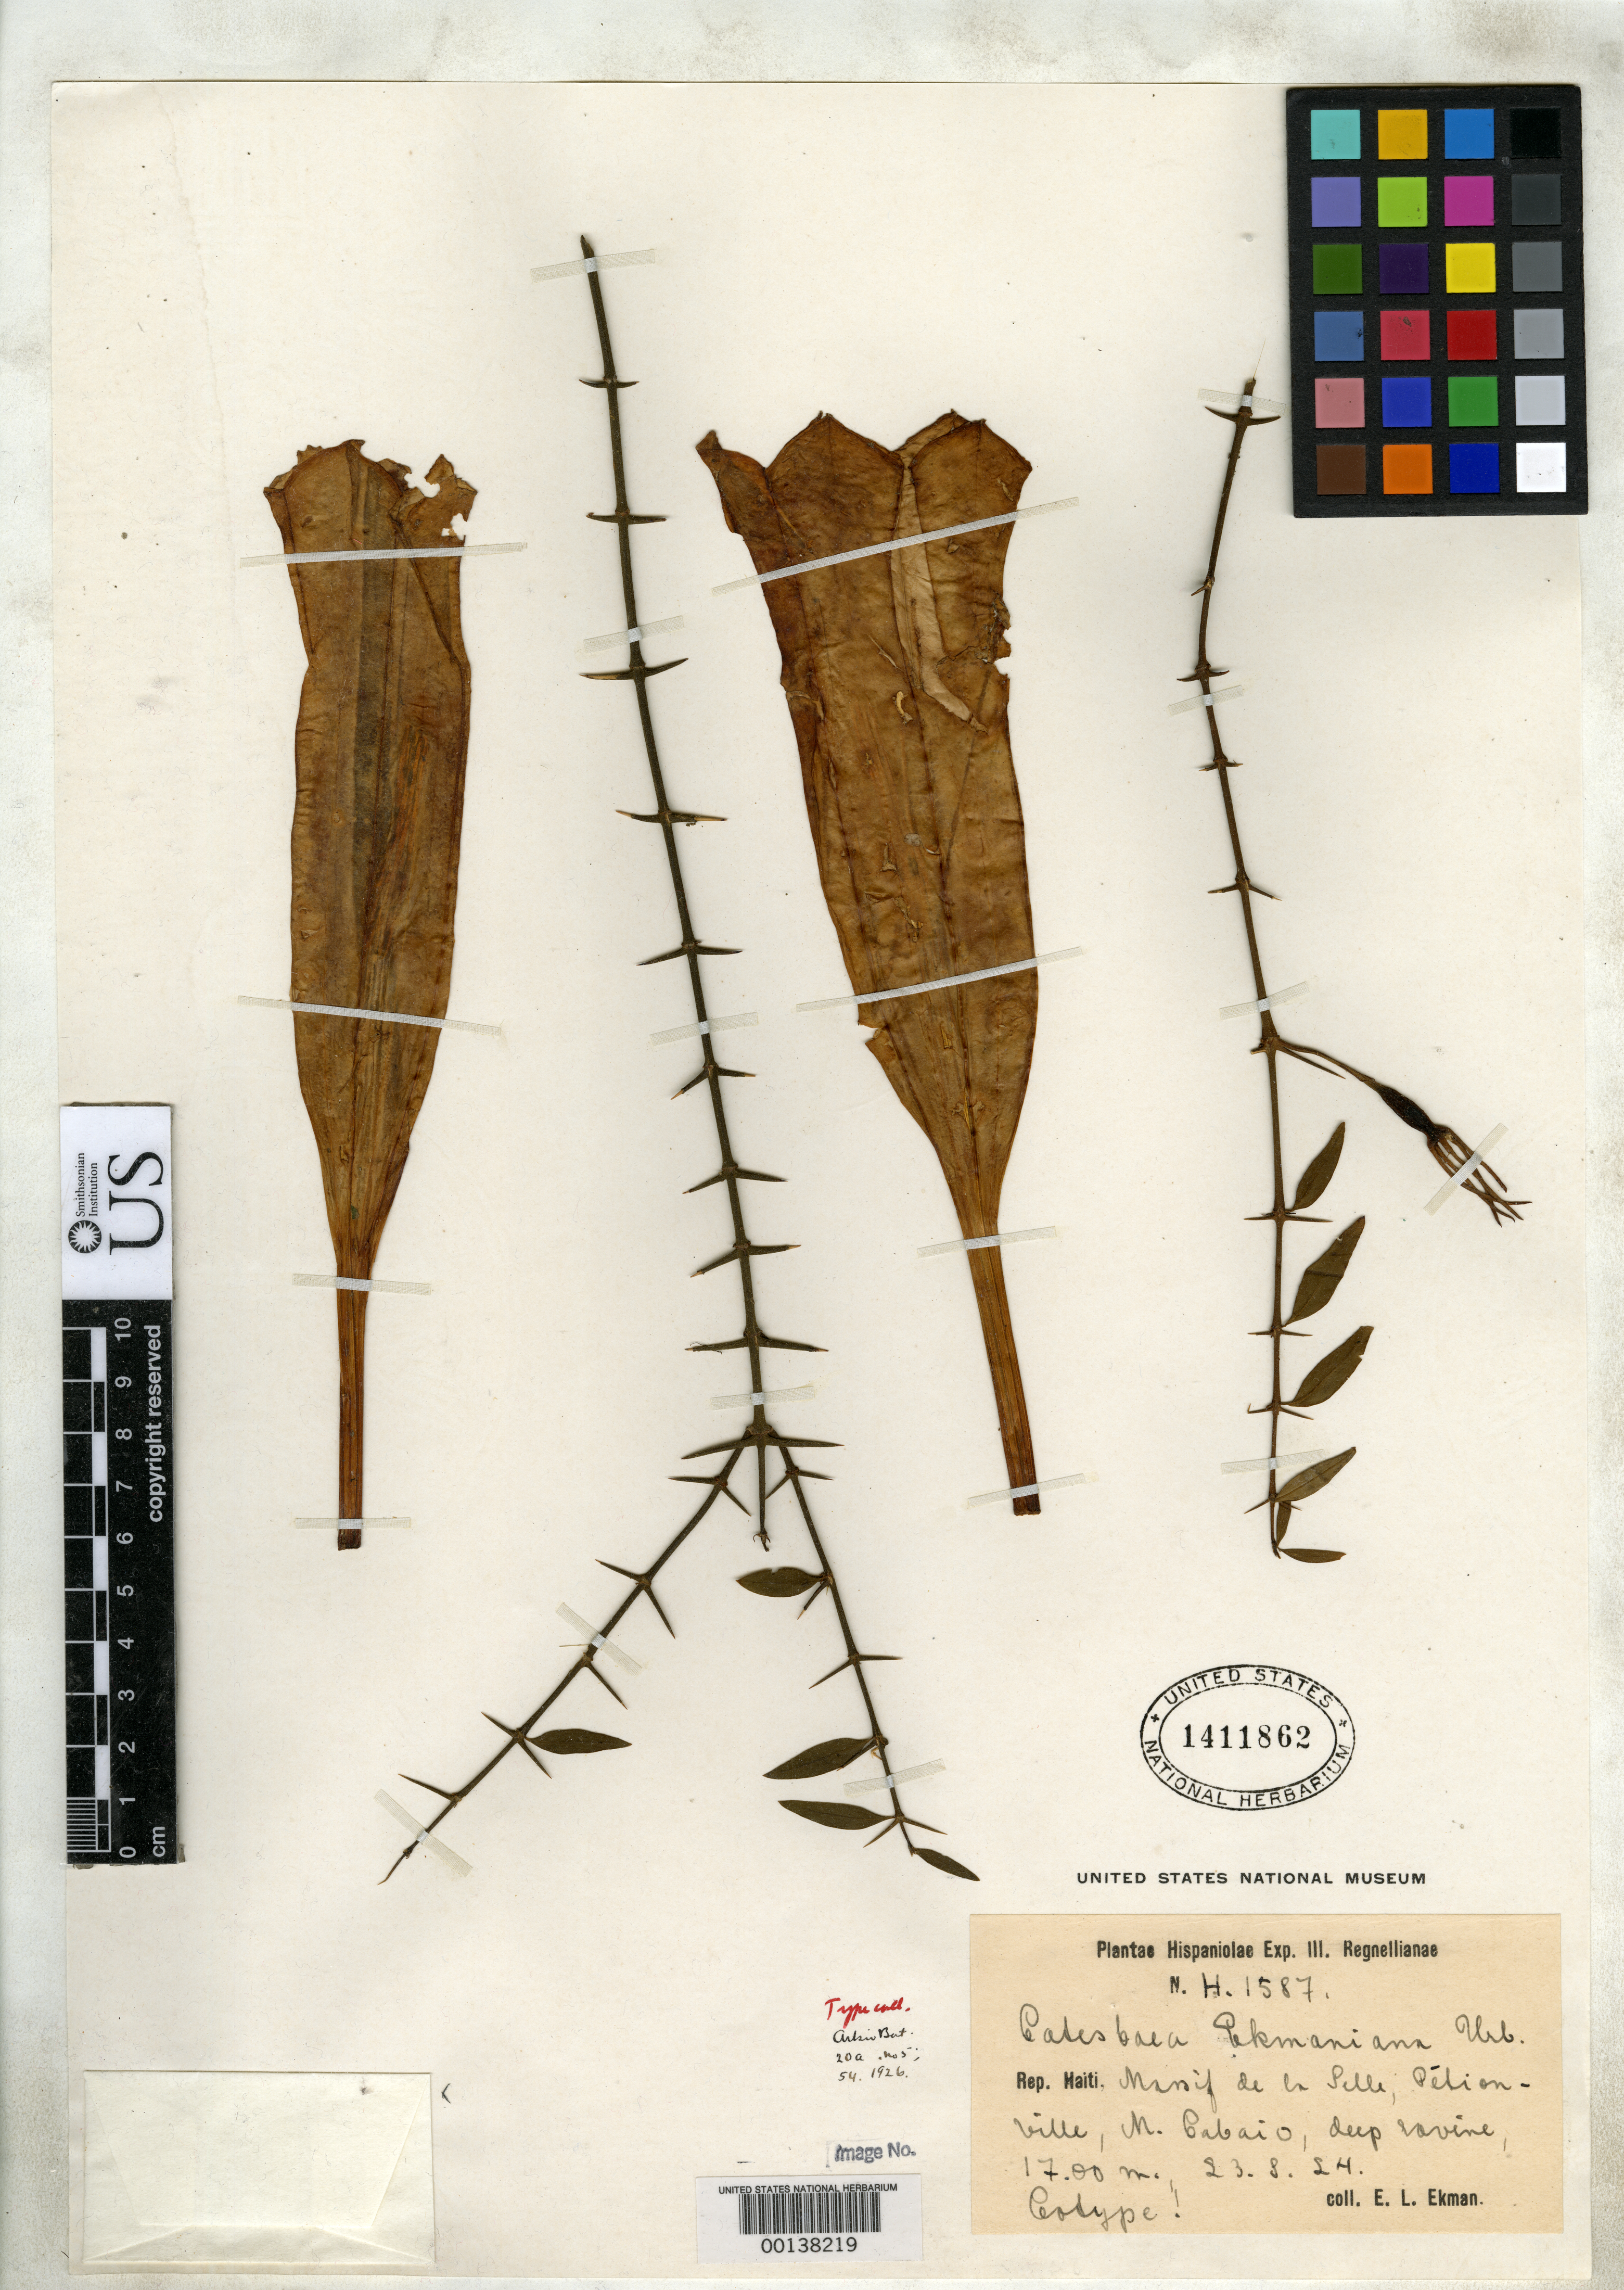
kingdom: Plantae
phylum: Tracheophyta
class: Magnoliopsida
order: Gentianales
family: Rubiaceae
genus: Catesbaea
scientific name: Catesbaea ekmaniana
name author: Urb.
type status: Isotype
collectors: E. L. Ekman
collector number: H 1587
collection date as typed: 23 Aug 1924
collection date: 1924-08-23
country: Haiti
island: Hispaniola Island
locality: Massif de La Selle, Morne Cabaio prope Roberjot.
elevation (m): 1700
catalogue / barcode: US 1411862